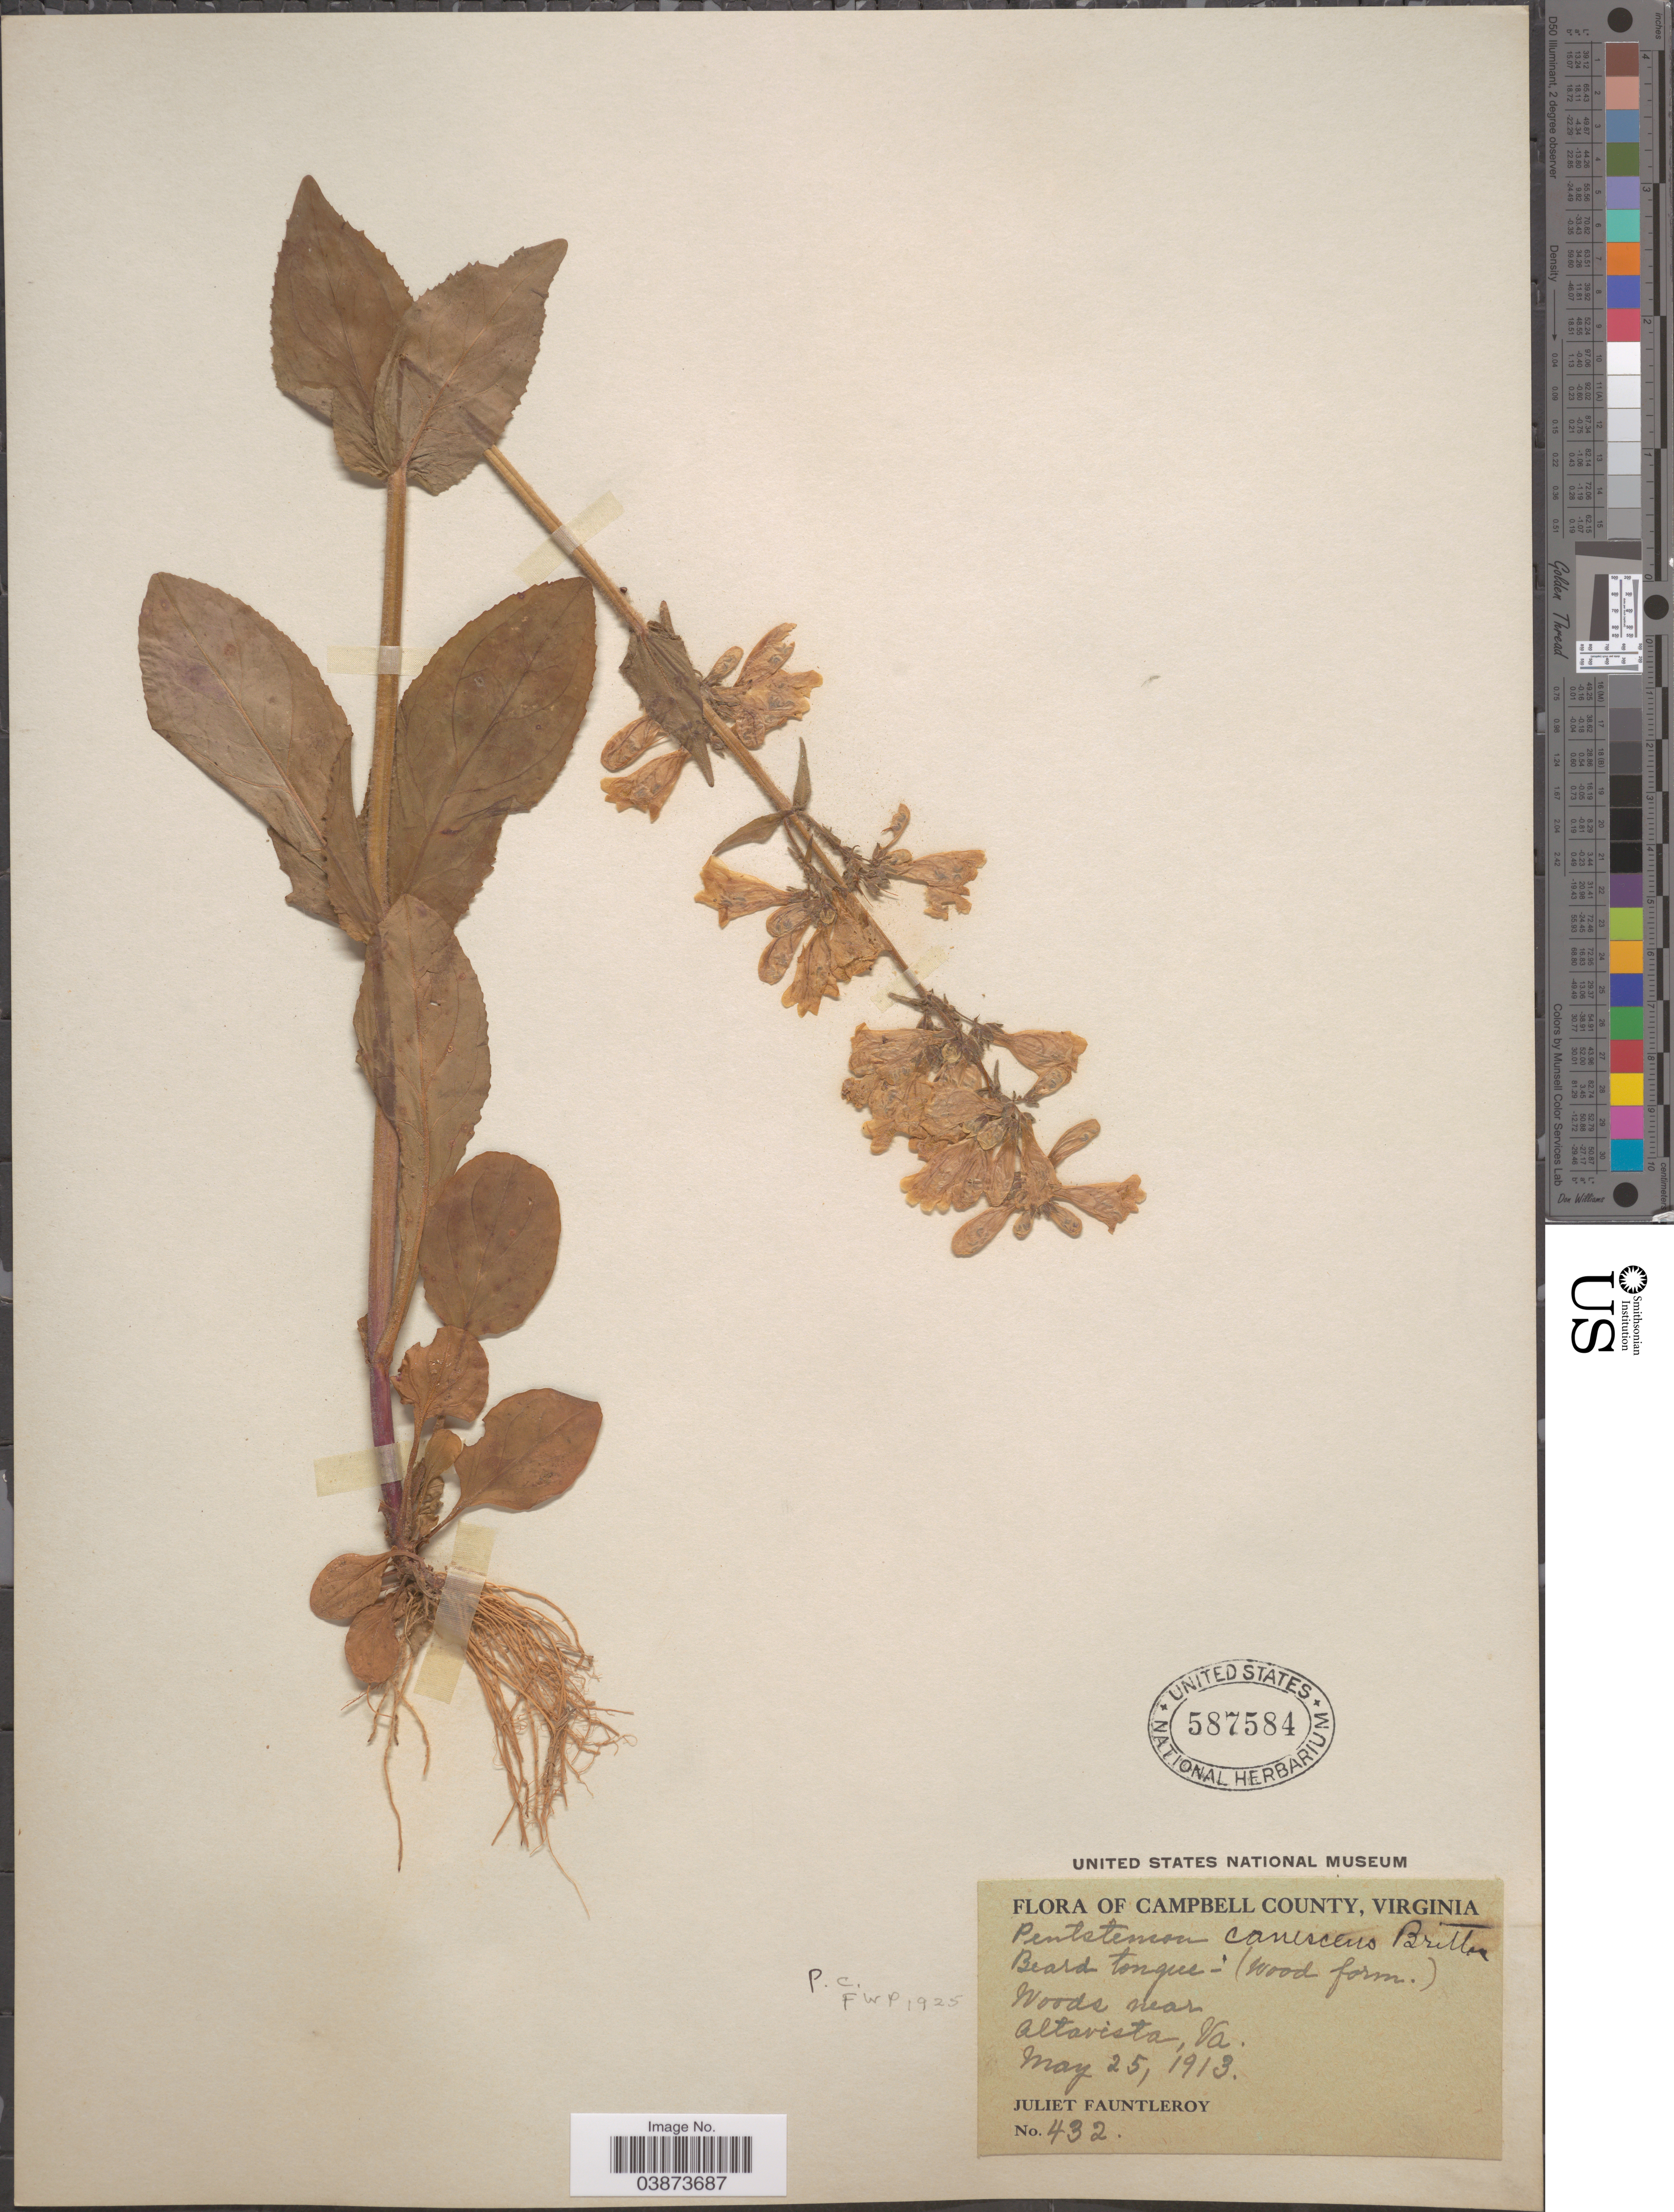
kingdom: Plantae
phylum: Tracheophyta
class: Magnoliopsida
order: Lamiales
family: Plantaginaceae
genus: Penstemon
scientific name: Penstemon canescens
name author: L.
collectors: J. Fauntleroy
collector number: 432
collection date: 1913-05-25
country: United States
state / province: Virginia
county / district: Campbell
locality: Campbell County. Beard tongue-(wood form.). Woods near Altavista.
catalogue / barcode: US 587584